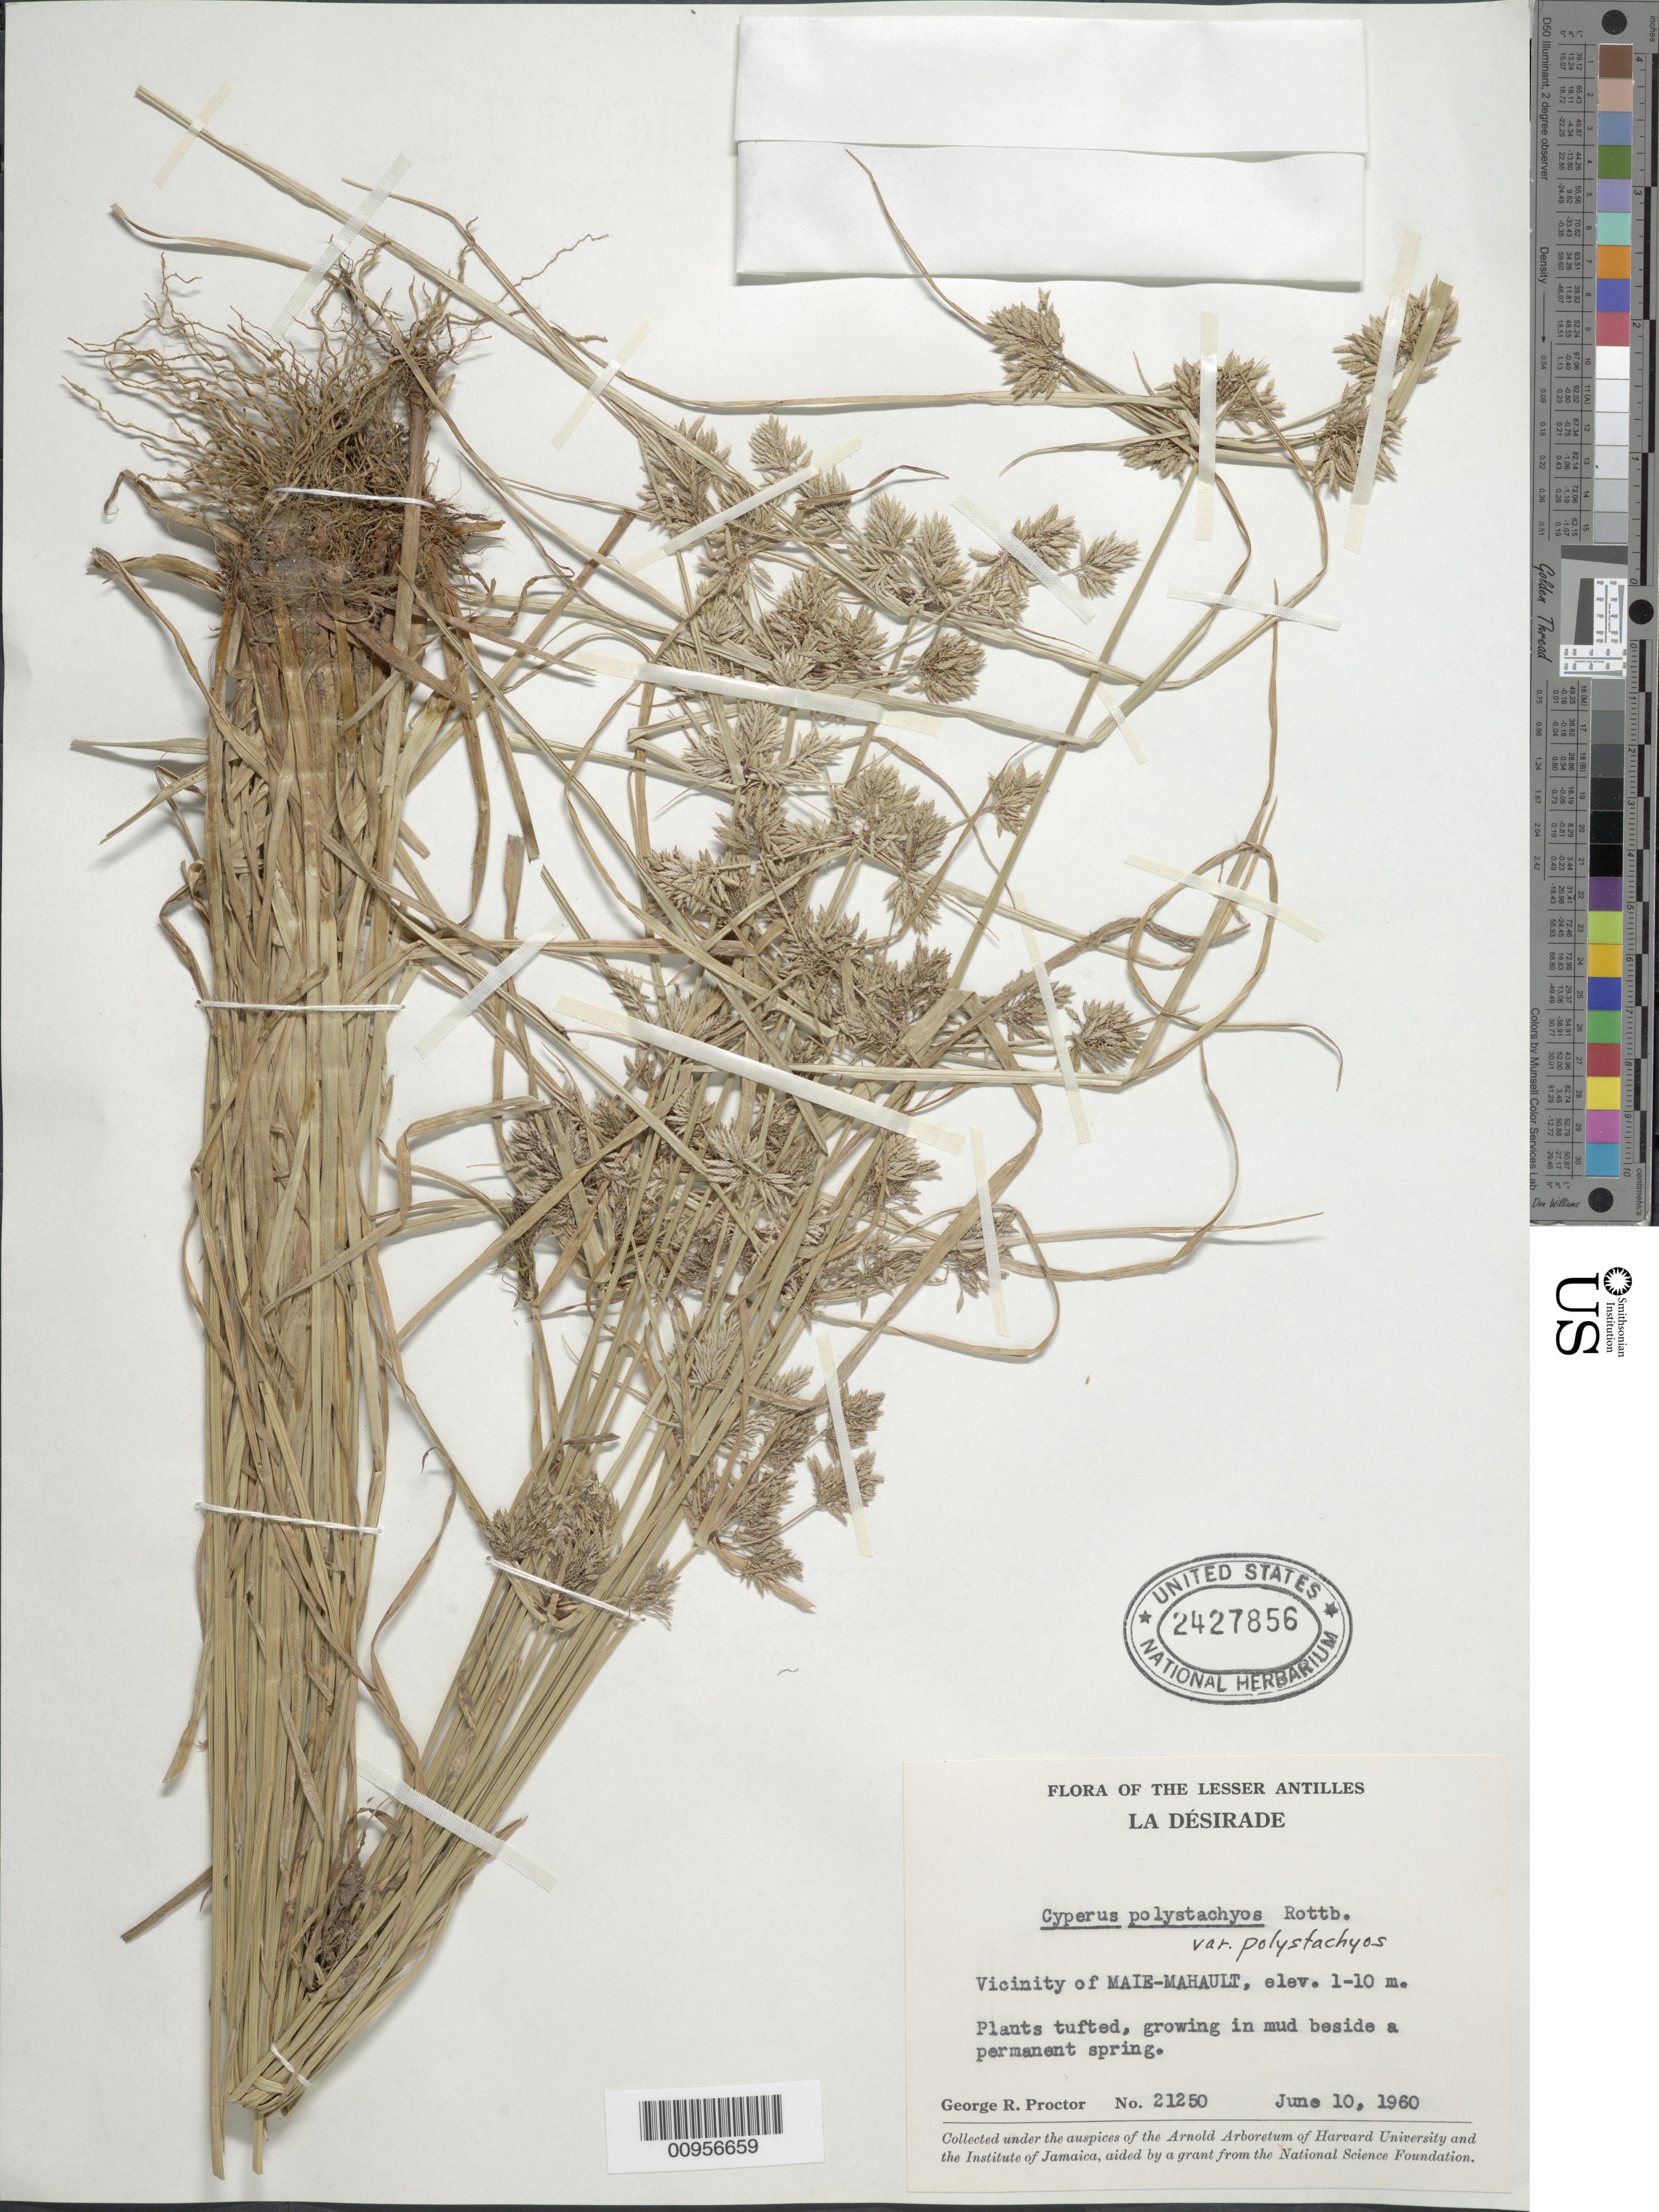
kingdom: Plantae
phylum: Tracheophyta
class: Liliopsida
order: Poales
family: Cyperaceae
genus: Cyperus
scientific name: Cyperus polystachyos var. polystachyos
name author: Rottb.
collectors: G. R. Proctor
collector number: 21250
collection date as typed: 10 Jun 1960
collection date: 1960-06-10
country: Guadeloupe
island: La Désirade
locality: Vicinity of Maie Mahault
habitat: Growing in mud beside and permanent spring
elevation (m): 1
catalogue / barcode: US 2427856